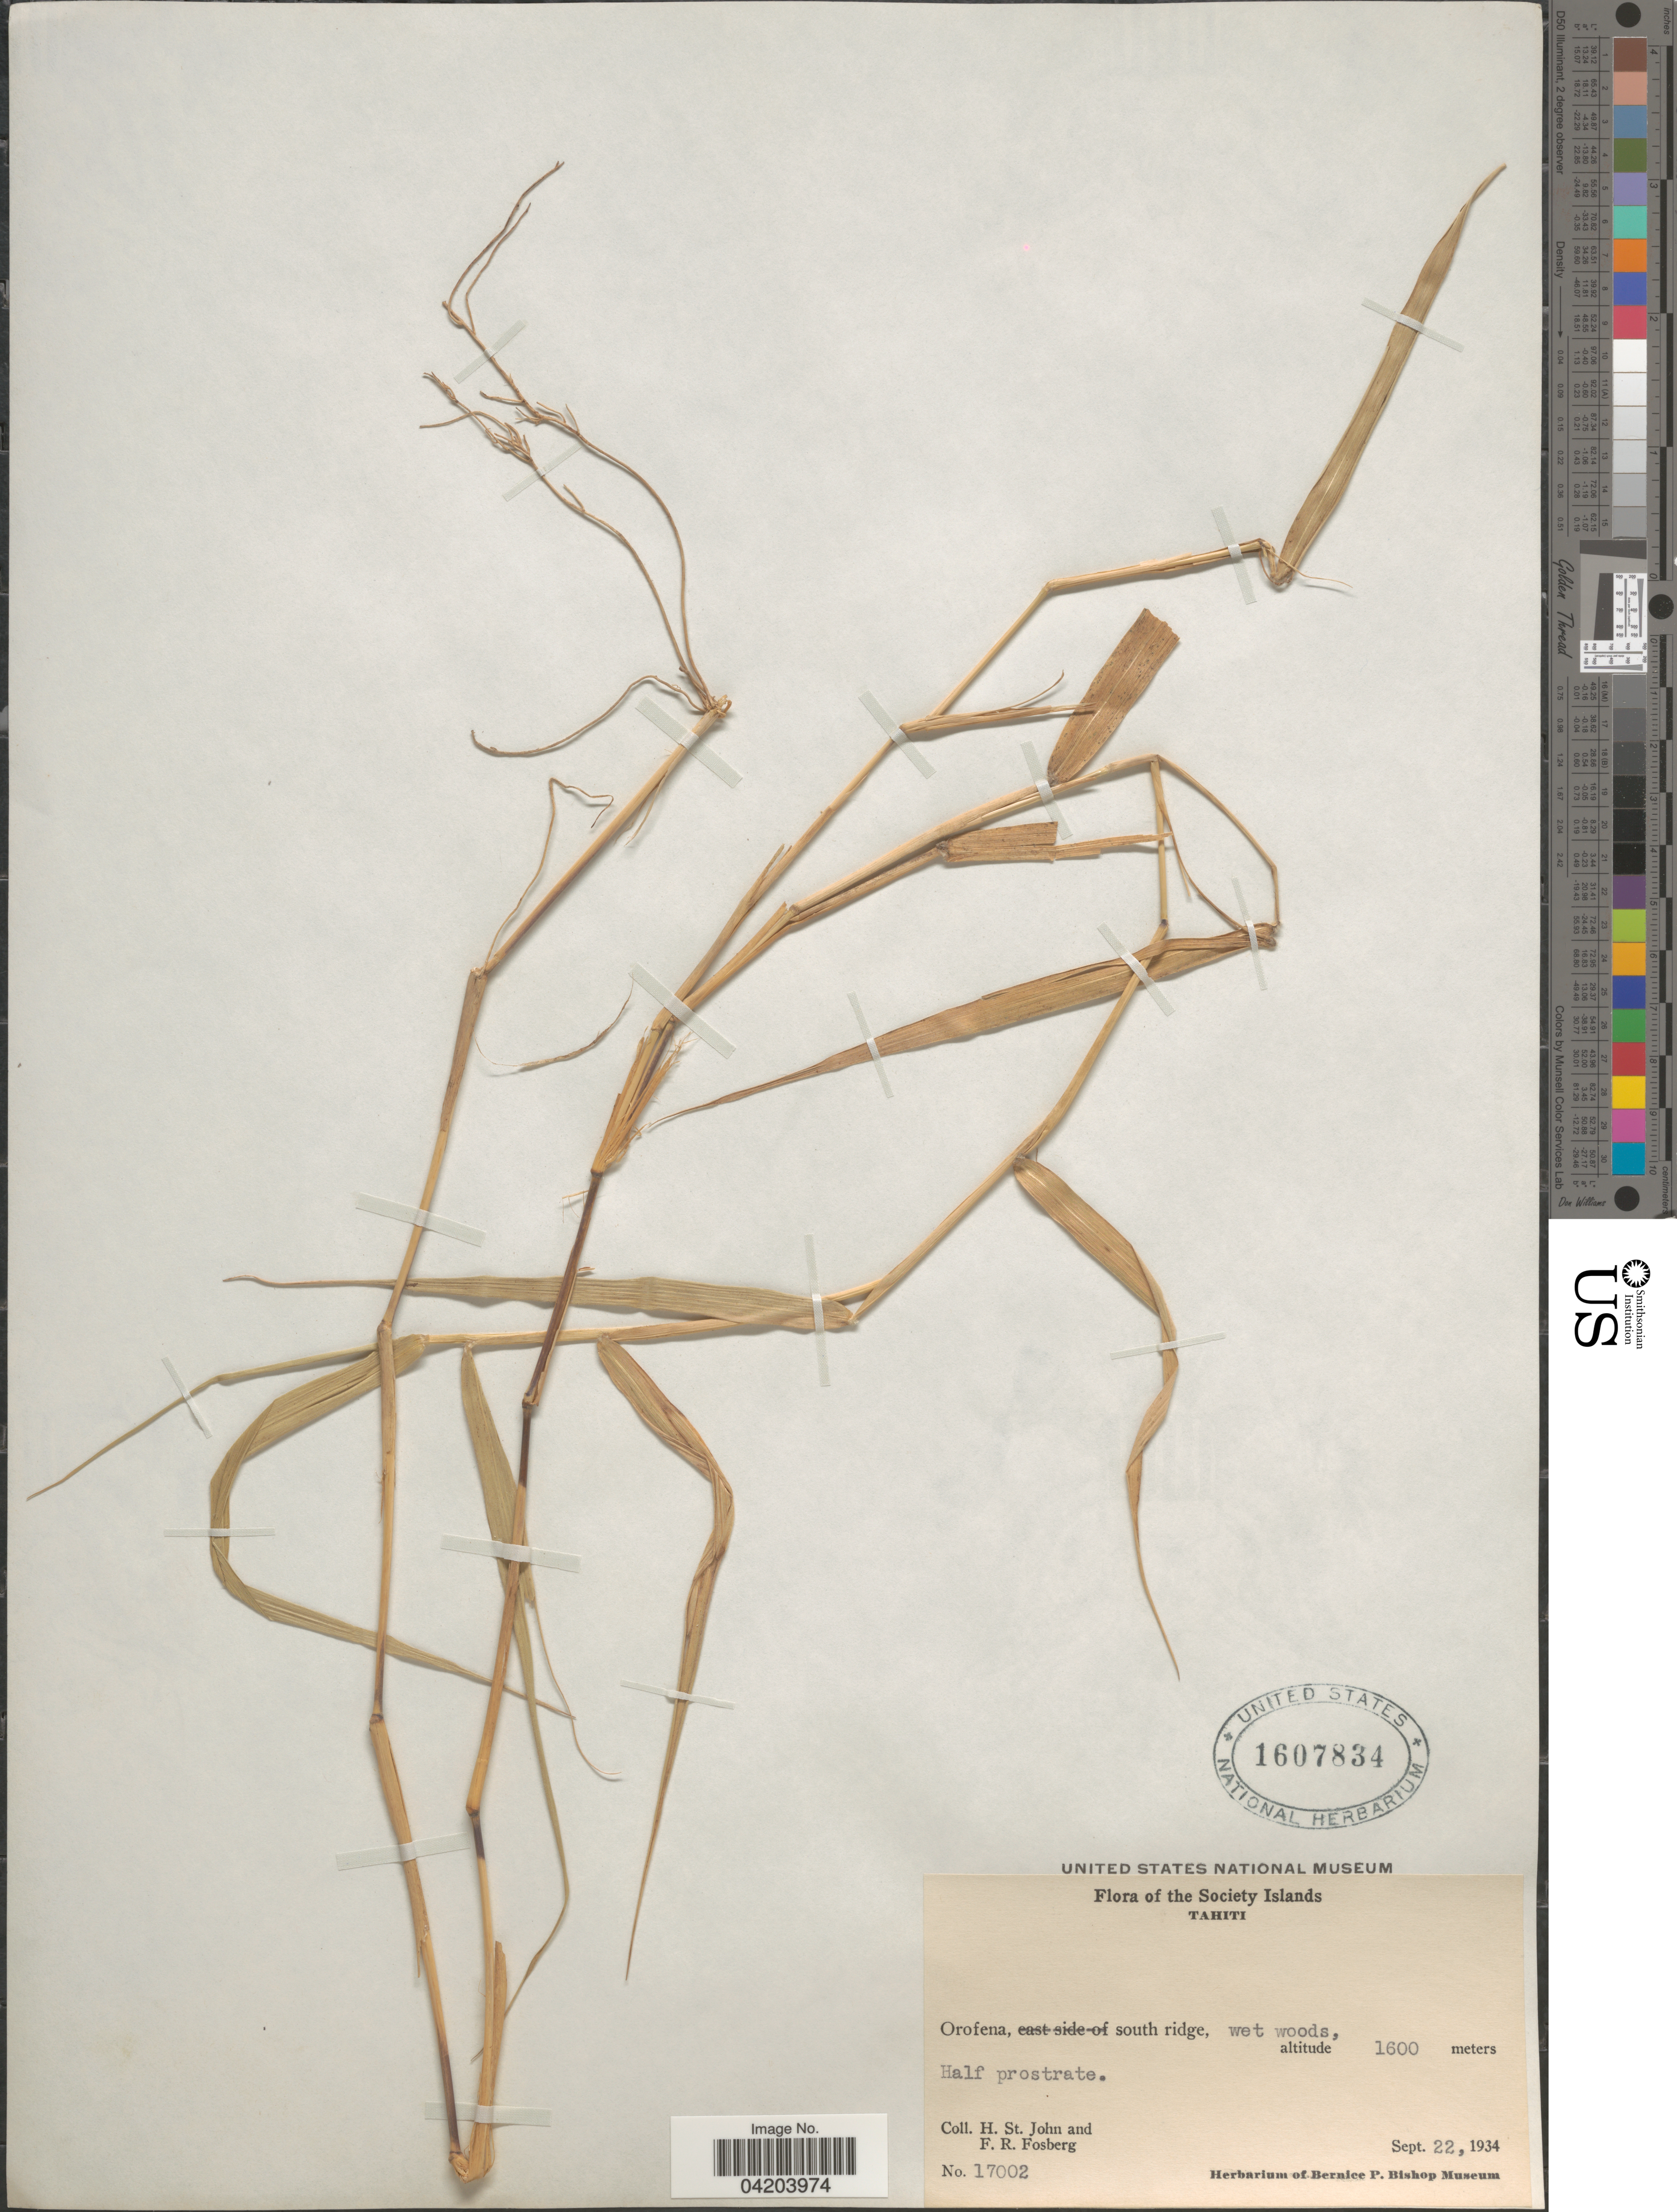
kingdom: Plantae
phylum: Tracheophyta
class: Liliopsida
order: Poales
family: Poaceae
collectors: H. St. John & F. R. Fosberg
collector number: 17002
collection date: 1934-09-22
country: French Polynesia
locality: The Society Islands. Tahiti. Orofena, south ridge.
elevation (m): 1600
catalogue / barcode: US 1607834